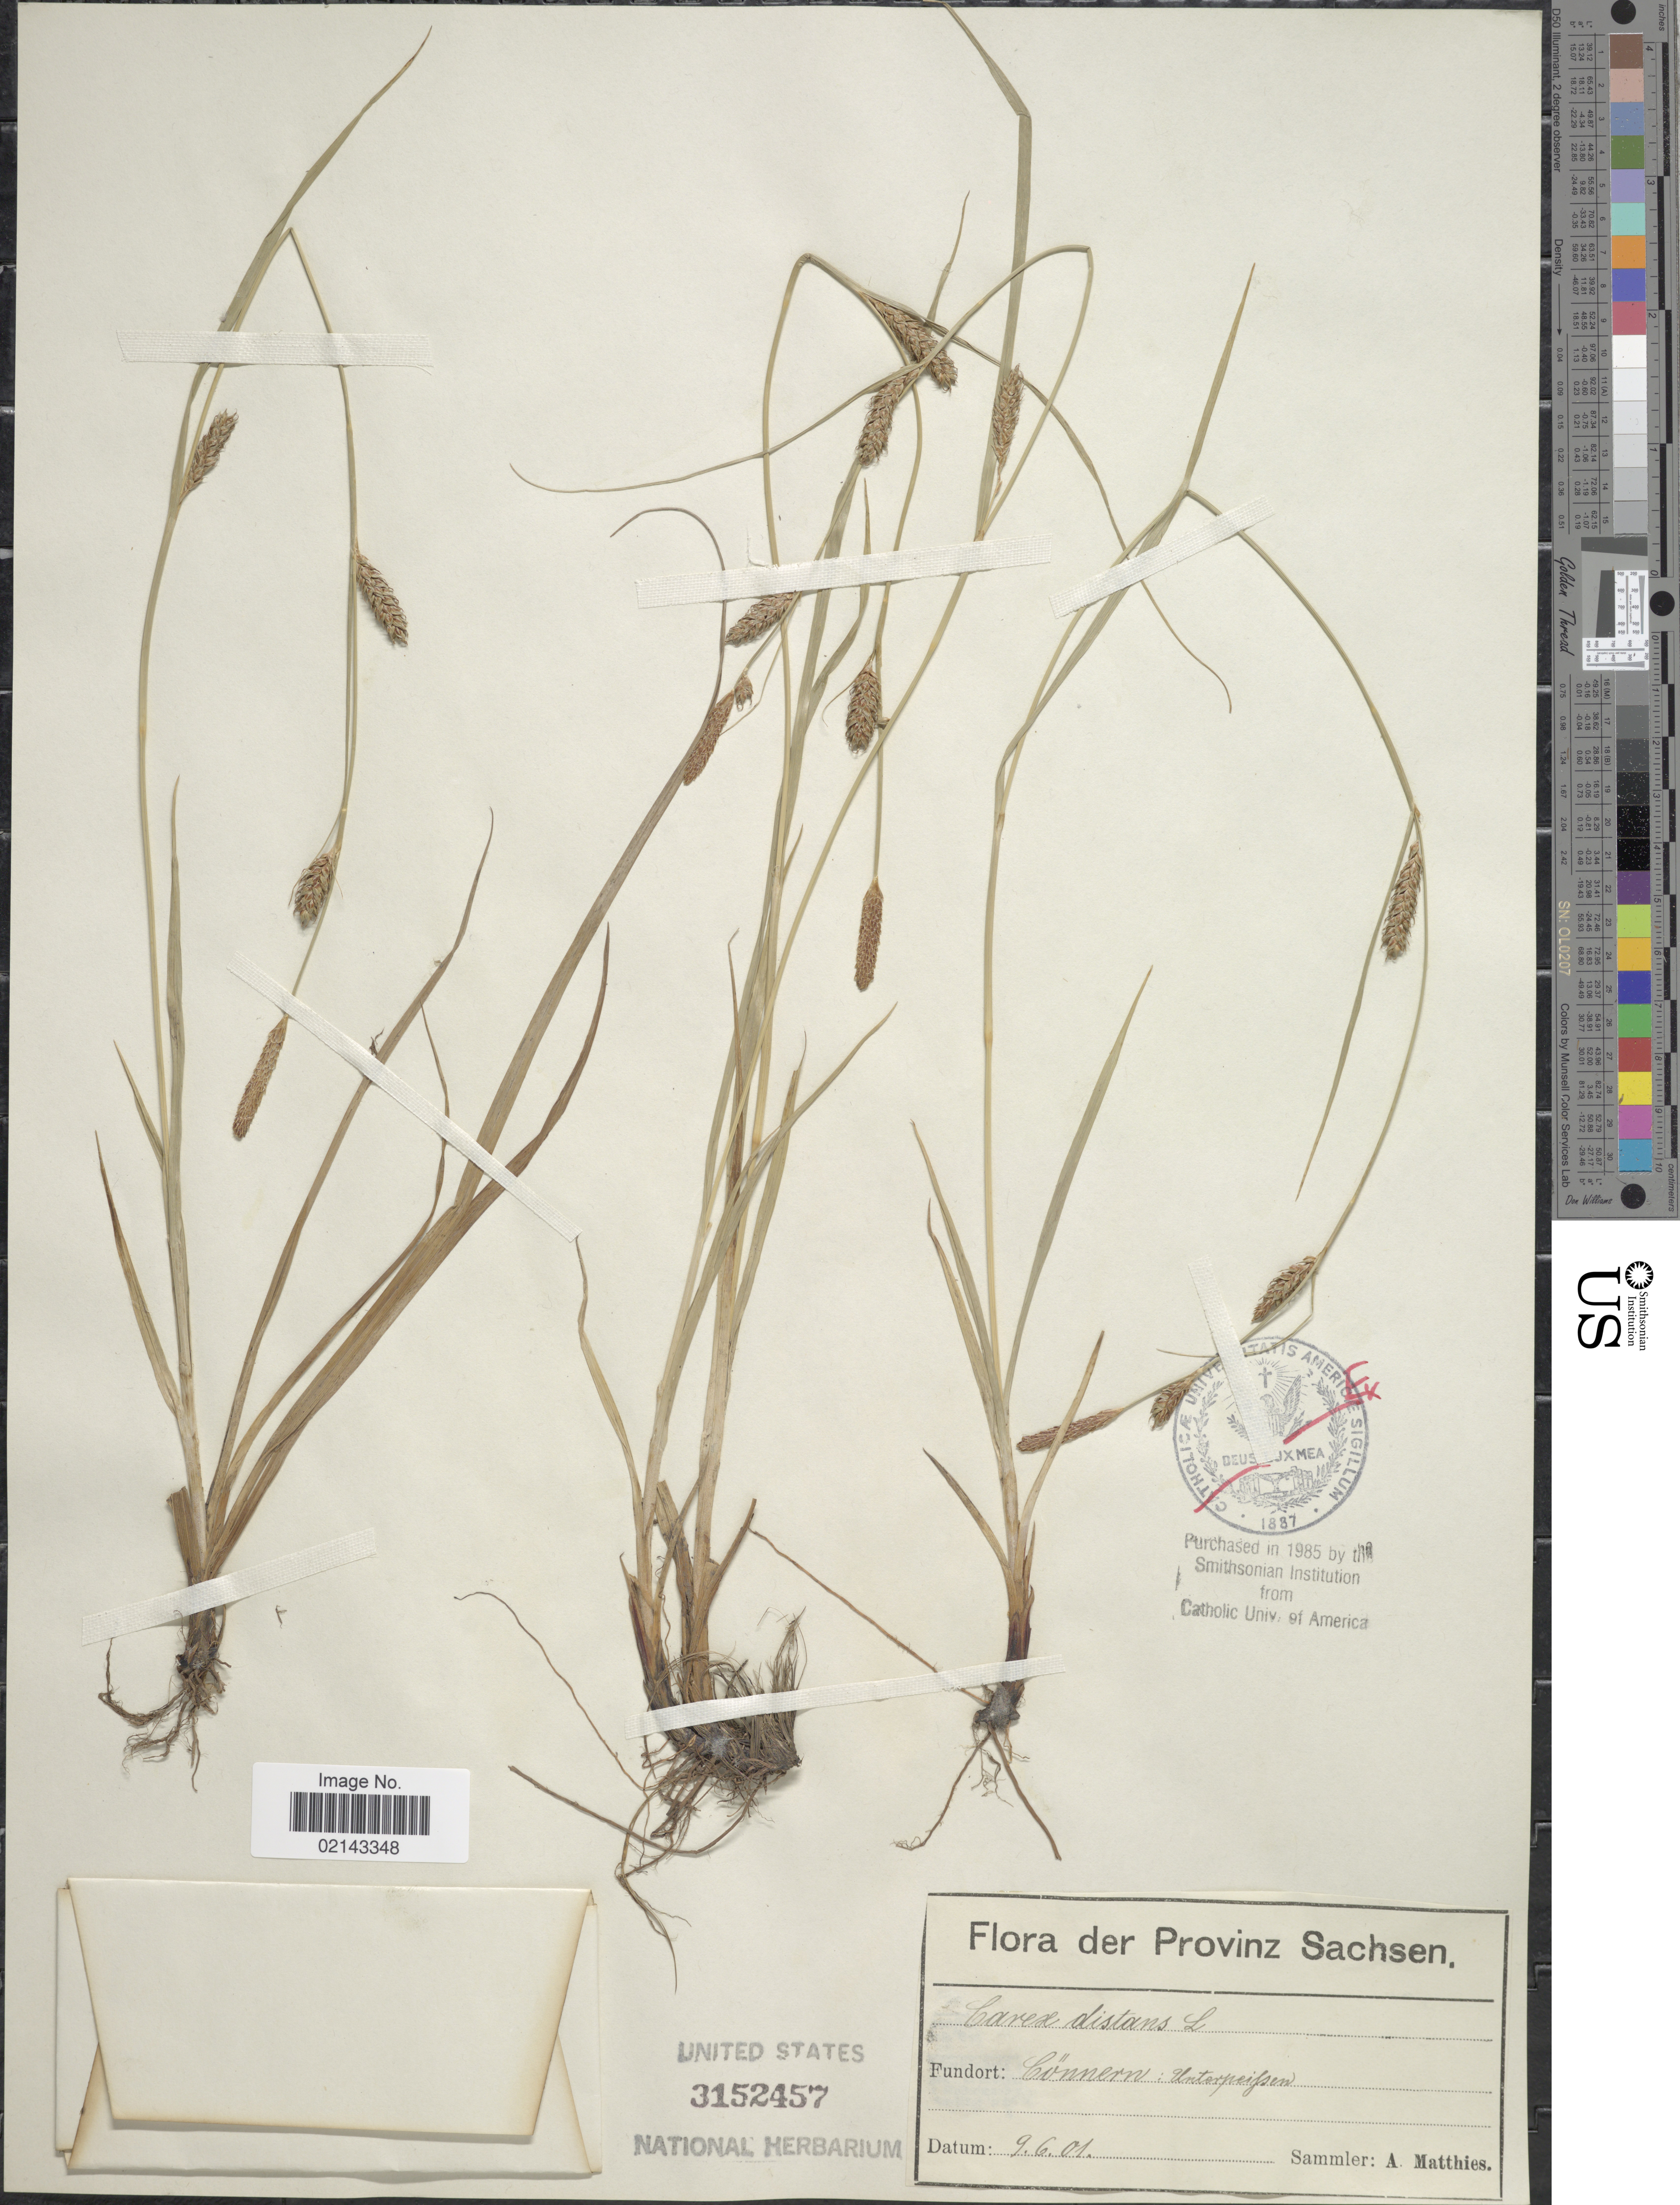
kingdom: Plantae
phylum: Tracheophyta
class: Liliopsida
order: Poales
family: Cyperaceae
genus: Carex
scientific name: Carex distans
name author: L.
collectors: A. Matthies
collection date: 1901-06-09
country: Germany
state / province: Sachsen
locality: Cönnern: Unterpeissen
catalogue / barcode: US 3152457